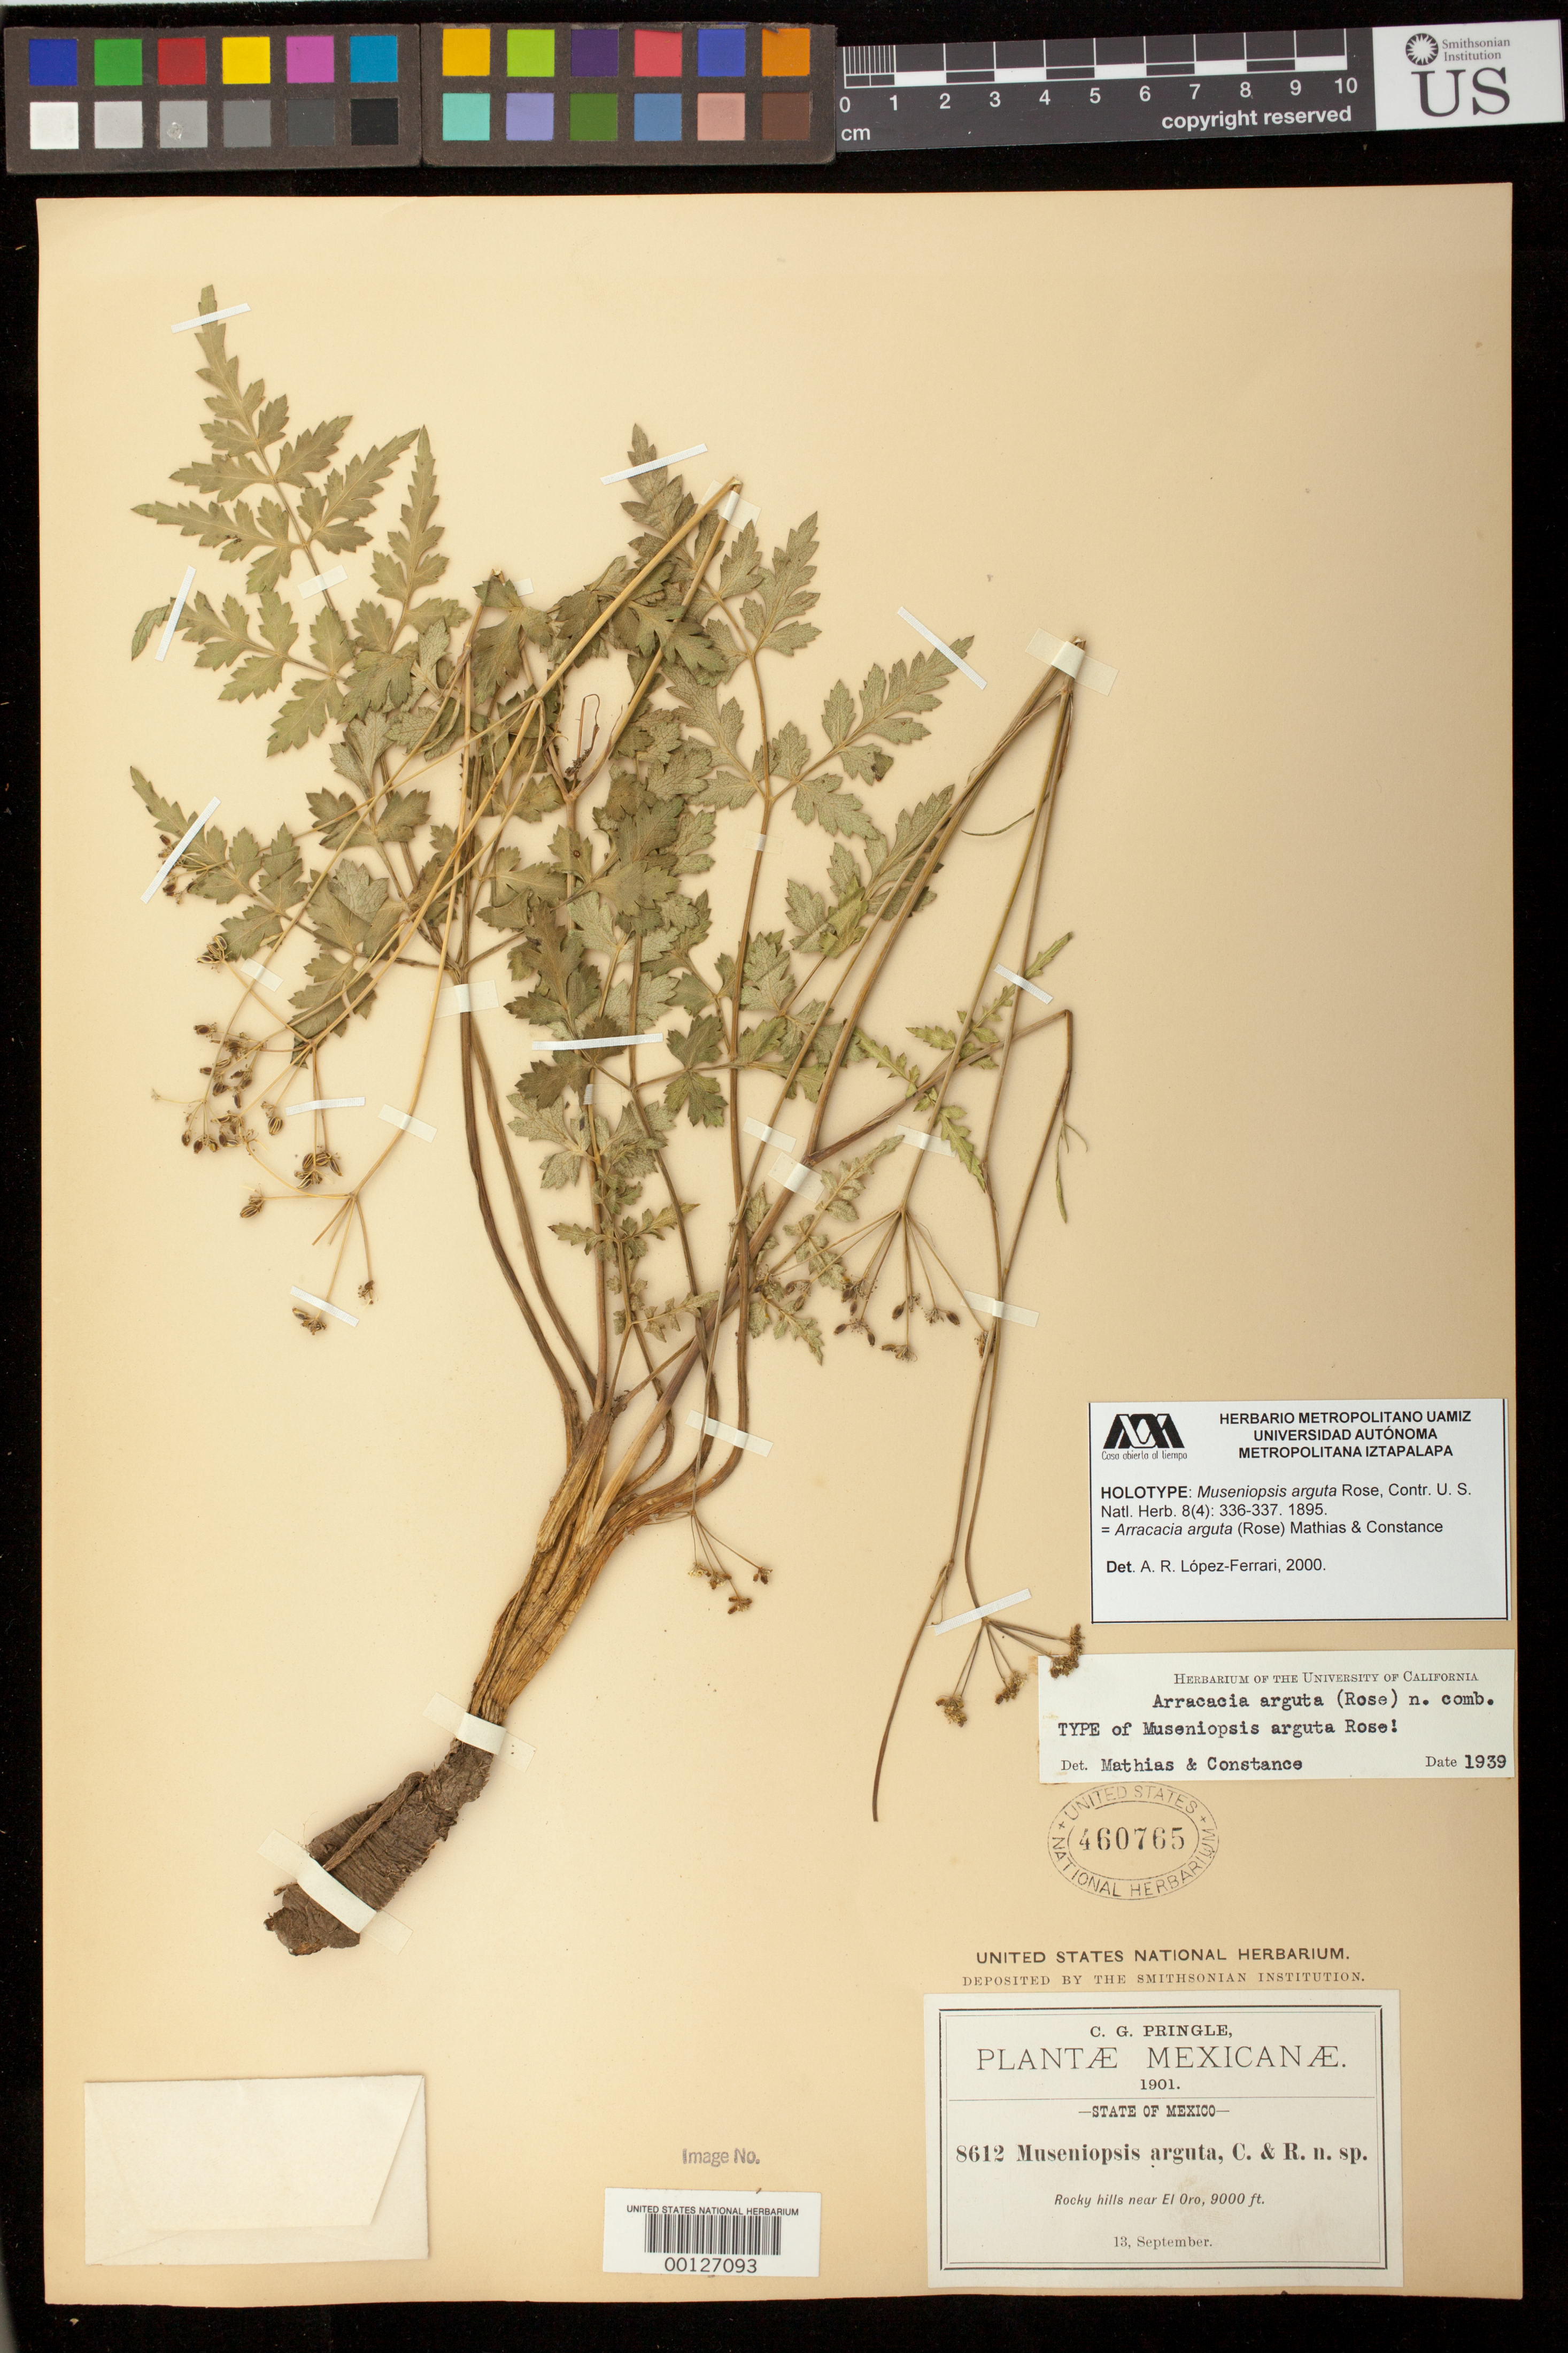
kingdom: Plantae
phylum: Tracheophyta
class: Magnoliopsida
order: Apiales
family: Apiaceae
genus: Museniopsis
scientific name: Museniopsis arguta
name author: Rose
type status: Holotype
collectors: C. G. Pringle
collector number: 8612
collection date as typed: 13 Sep 1901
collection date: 1901-09-13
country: Mexico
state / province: Michoacán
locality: Near El Oro.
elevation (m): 2743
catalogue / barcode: US 460765